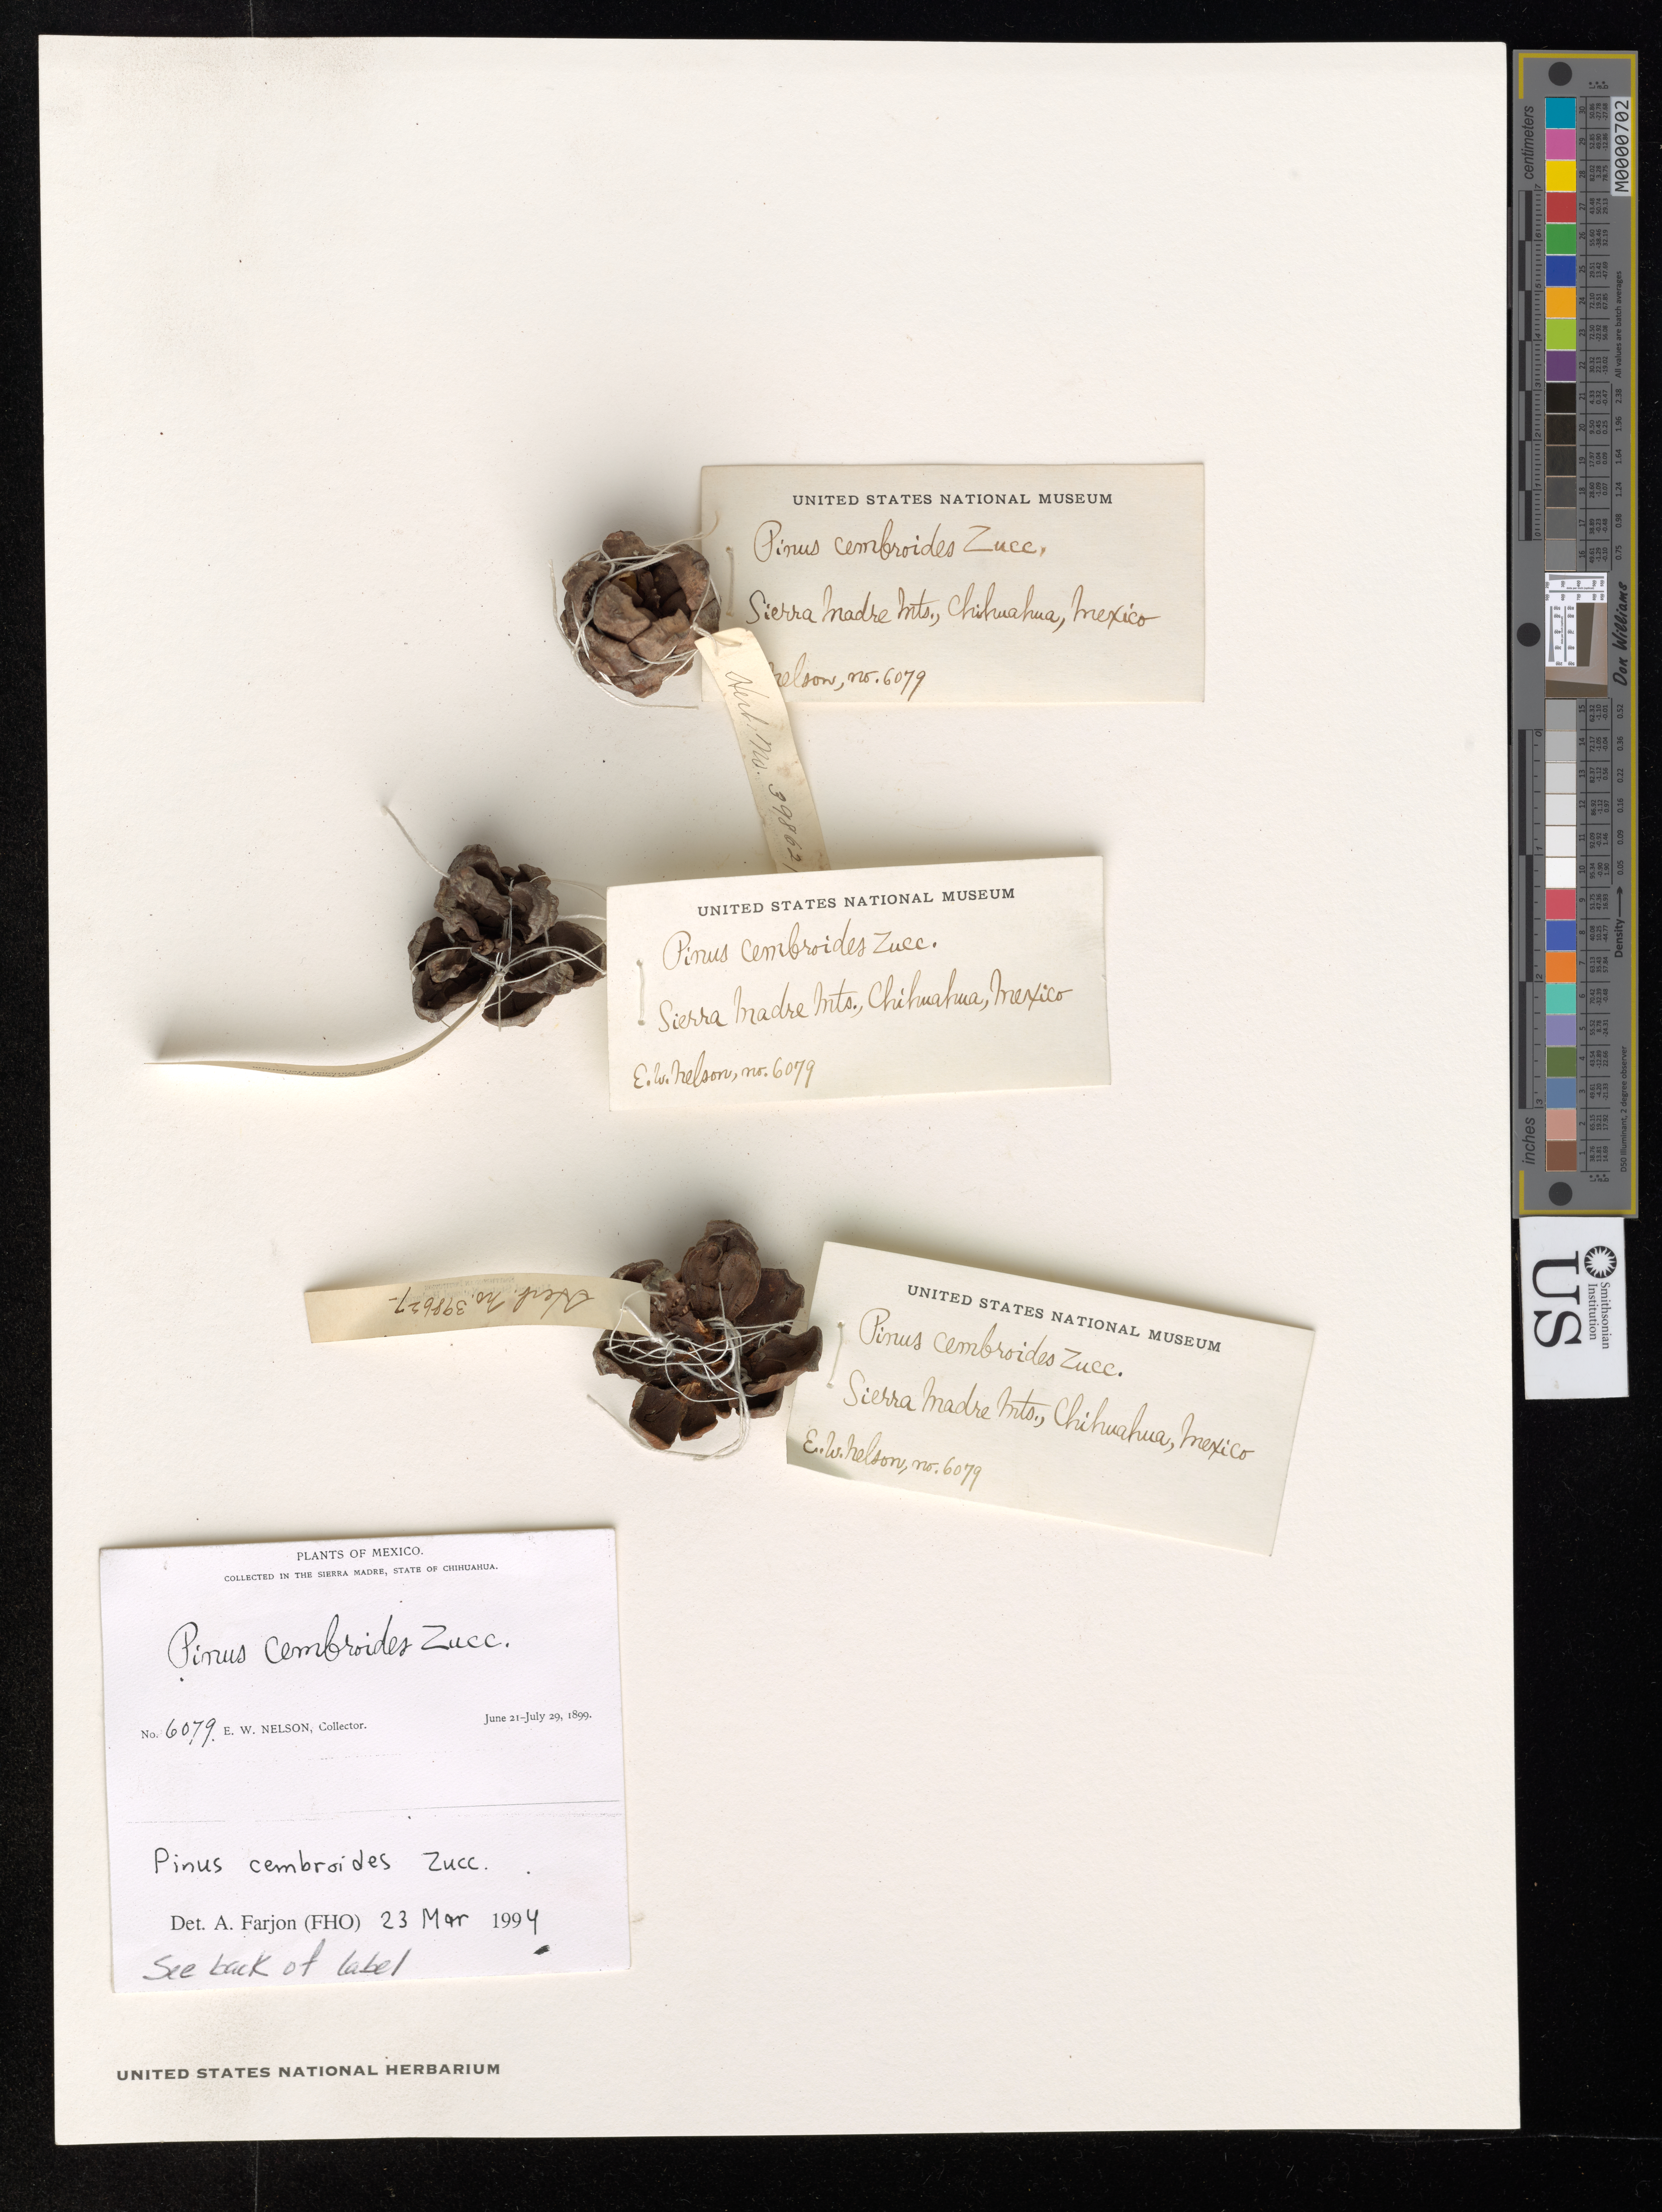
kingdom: Plantae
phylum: Tracheophyta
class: Pinopsida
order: Pinales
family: Pinaceae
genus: Pinus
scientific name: Pinus cembroides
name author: Zucc.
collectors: E. W. Nelson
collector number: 6079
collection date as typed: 21 Jun 1899 to 29 Jul 1899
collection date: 1899-06-21/1899-07-29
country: Mexico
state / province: Chihuahua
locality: Sierra Madre, Chihuahua.